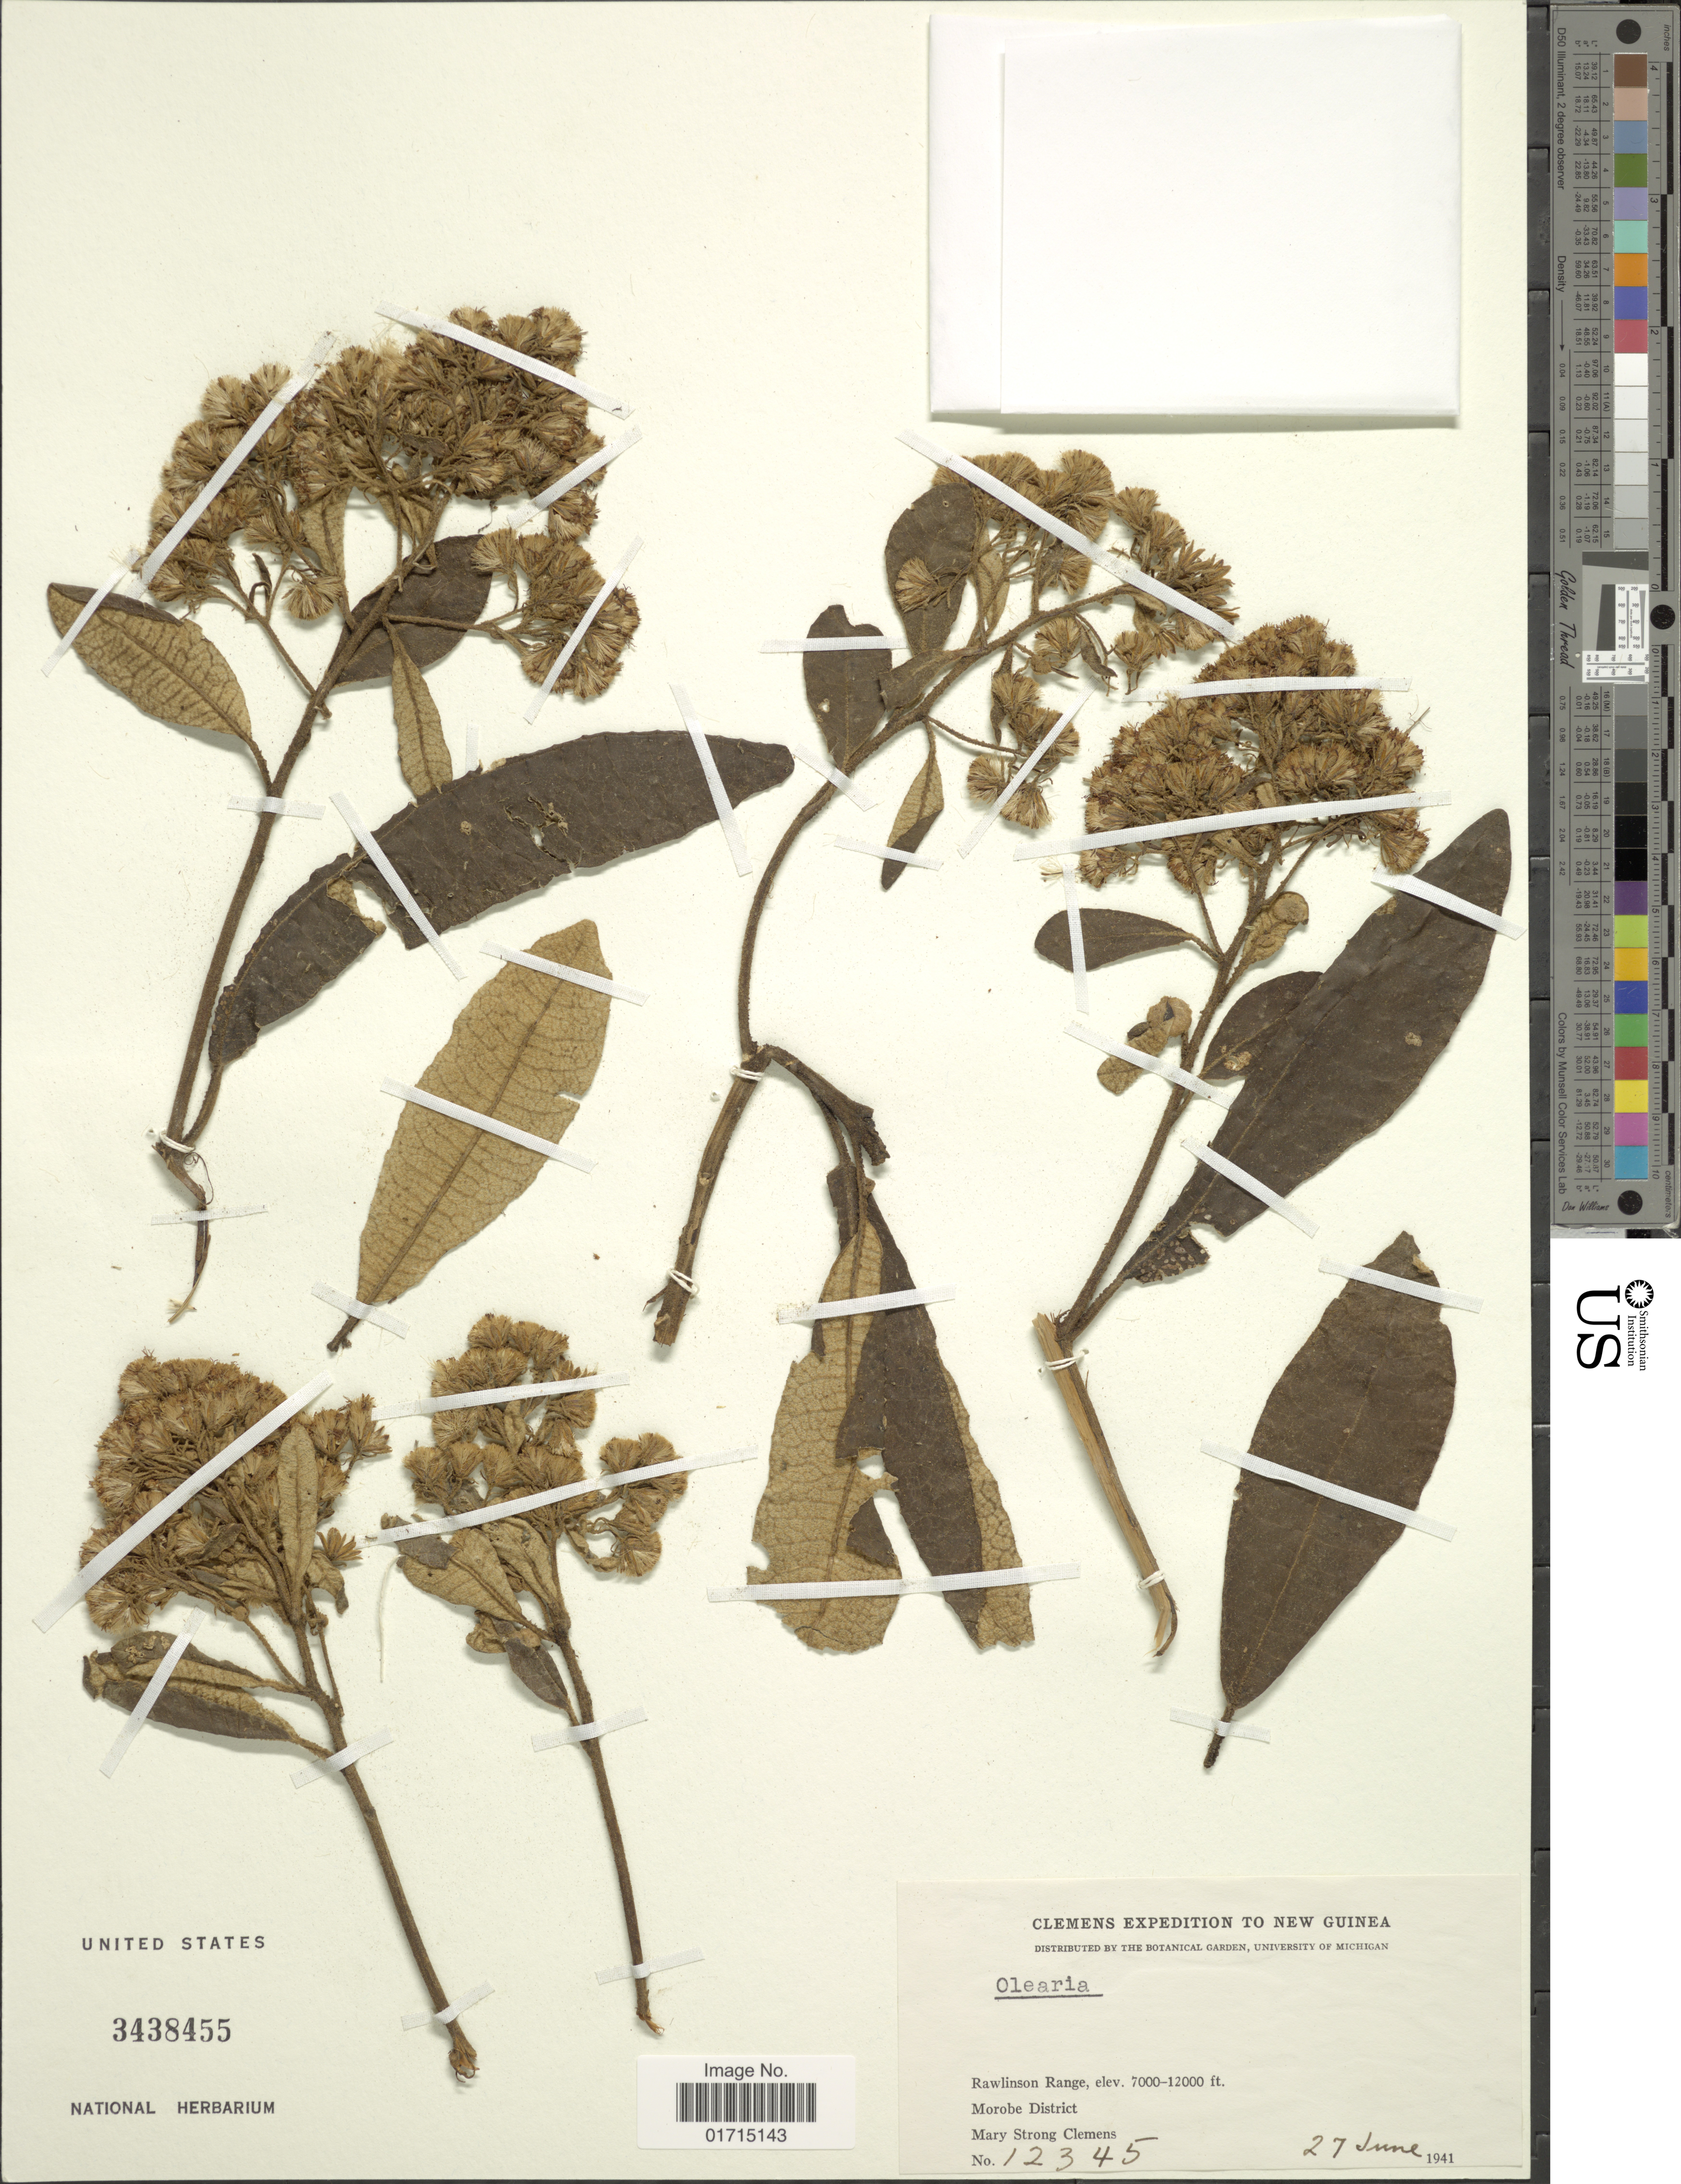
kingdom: Plantae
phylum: Tracheophyta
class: Magnoliopsida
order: Asterales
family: Asteraceae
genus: Olearia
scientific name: Olearia sp.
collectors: M. S. Clemens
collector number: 1245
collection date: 1941-06-27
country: Papua New Guinea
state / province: Morobe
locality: Rawlinson Range;. Morobe District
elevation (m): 2134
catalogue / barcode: US 3438455